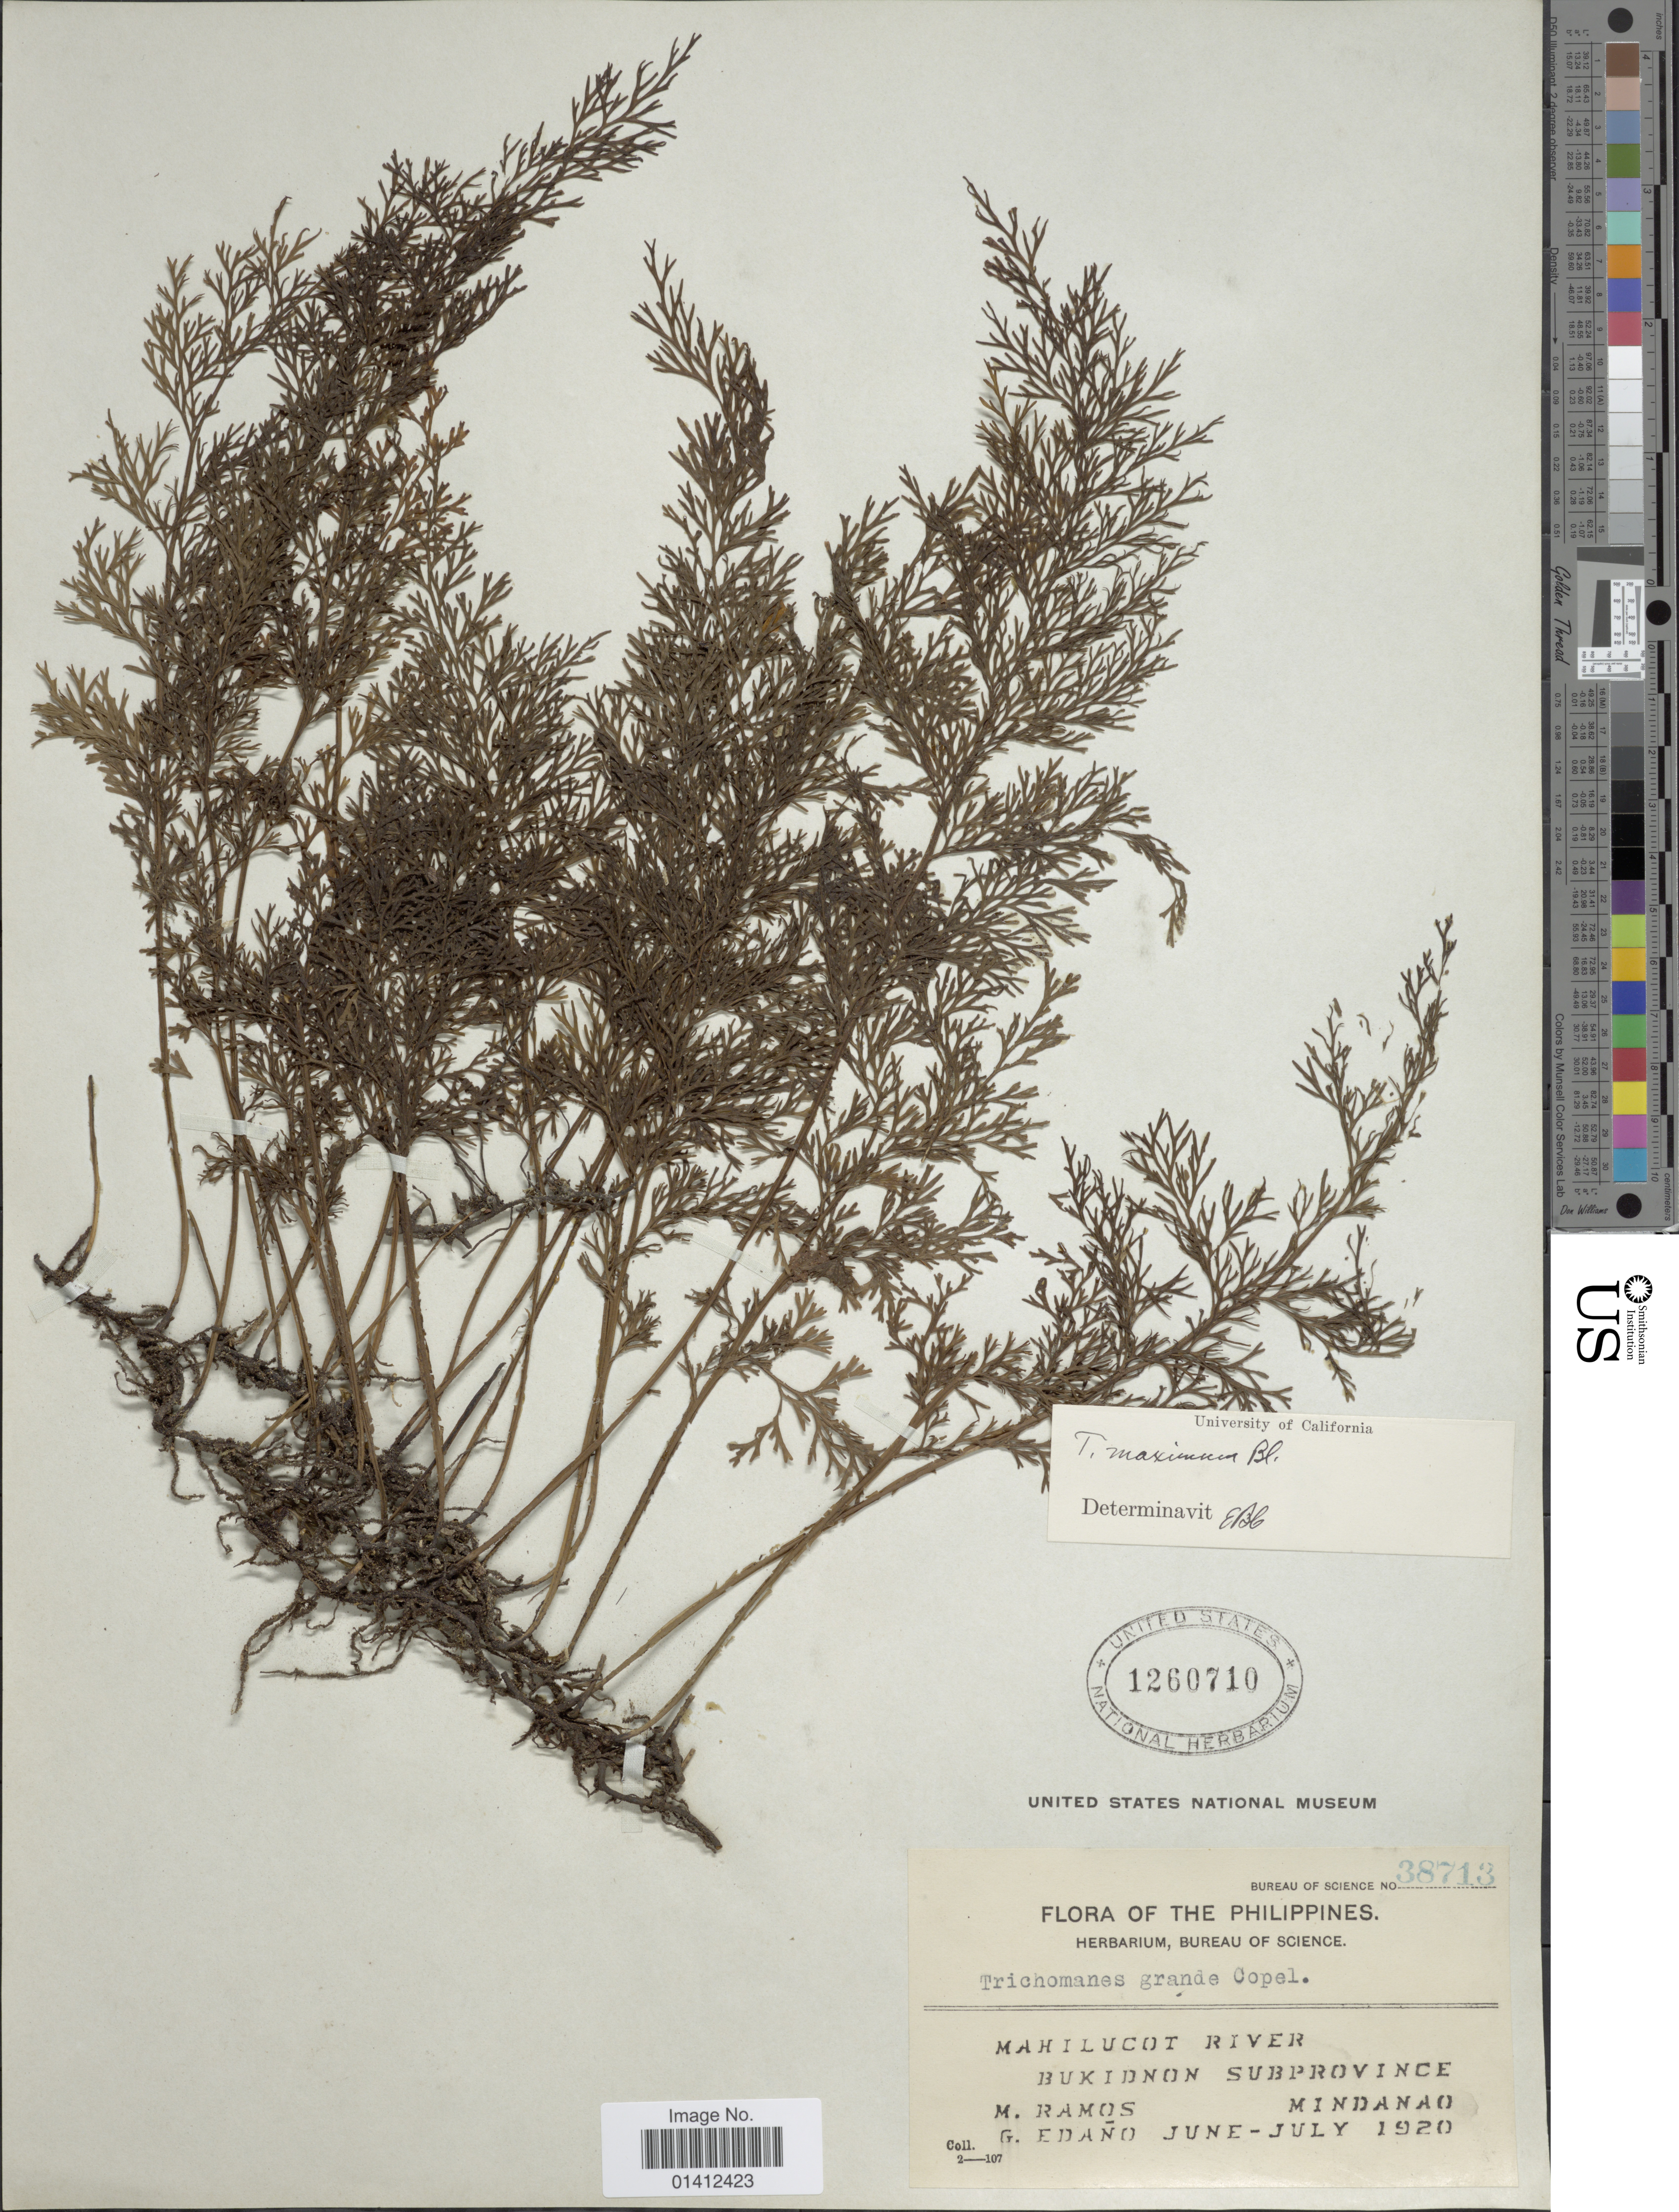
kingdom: Plantae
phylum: Tracheophyta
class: Polypodiopsida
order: Hymenophyllales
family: Hymenophyllaceae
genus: Vandenboschia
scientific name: Vandenboschia maxima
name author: (Blume) Copel.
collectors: M. Ramos & G. Edaño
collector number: Bureau of Science 38713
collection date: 1920-06/1920-07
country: Philippines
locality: Mahilucot River, Bukidnon Subprovince, Mindanao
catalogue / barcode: US 1260710